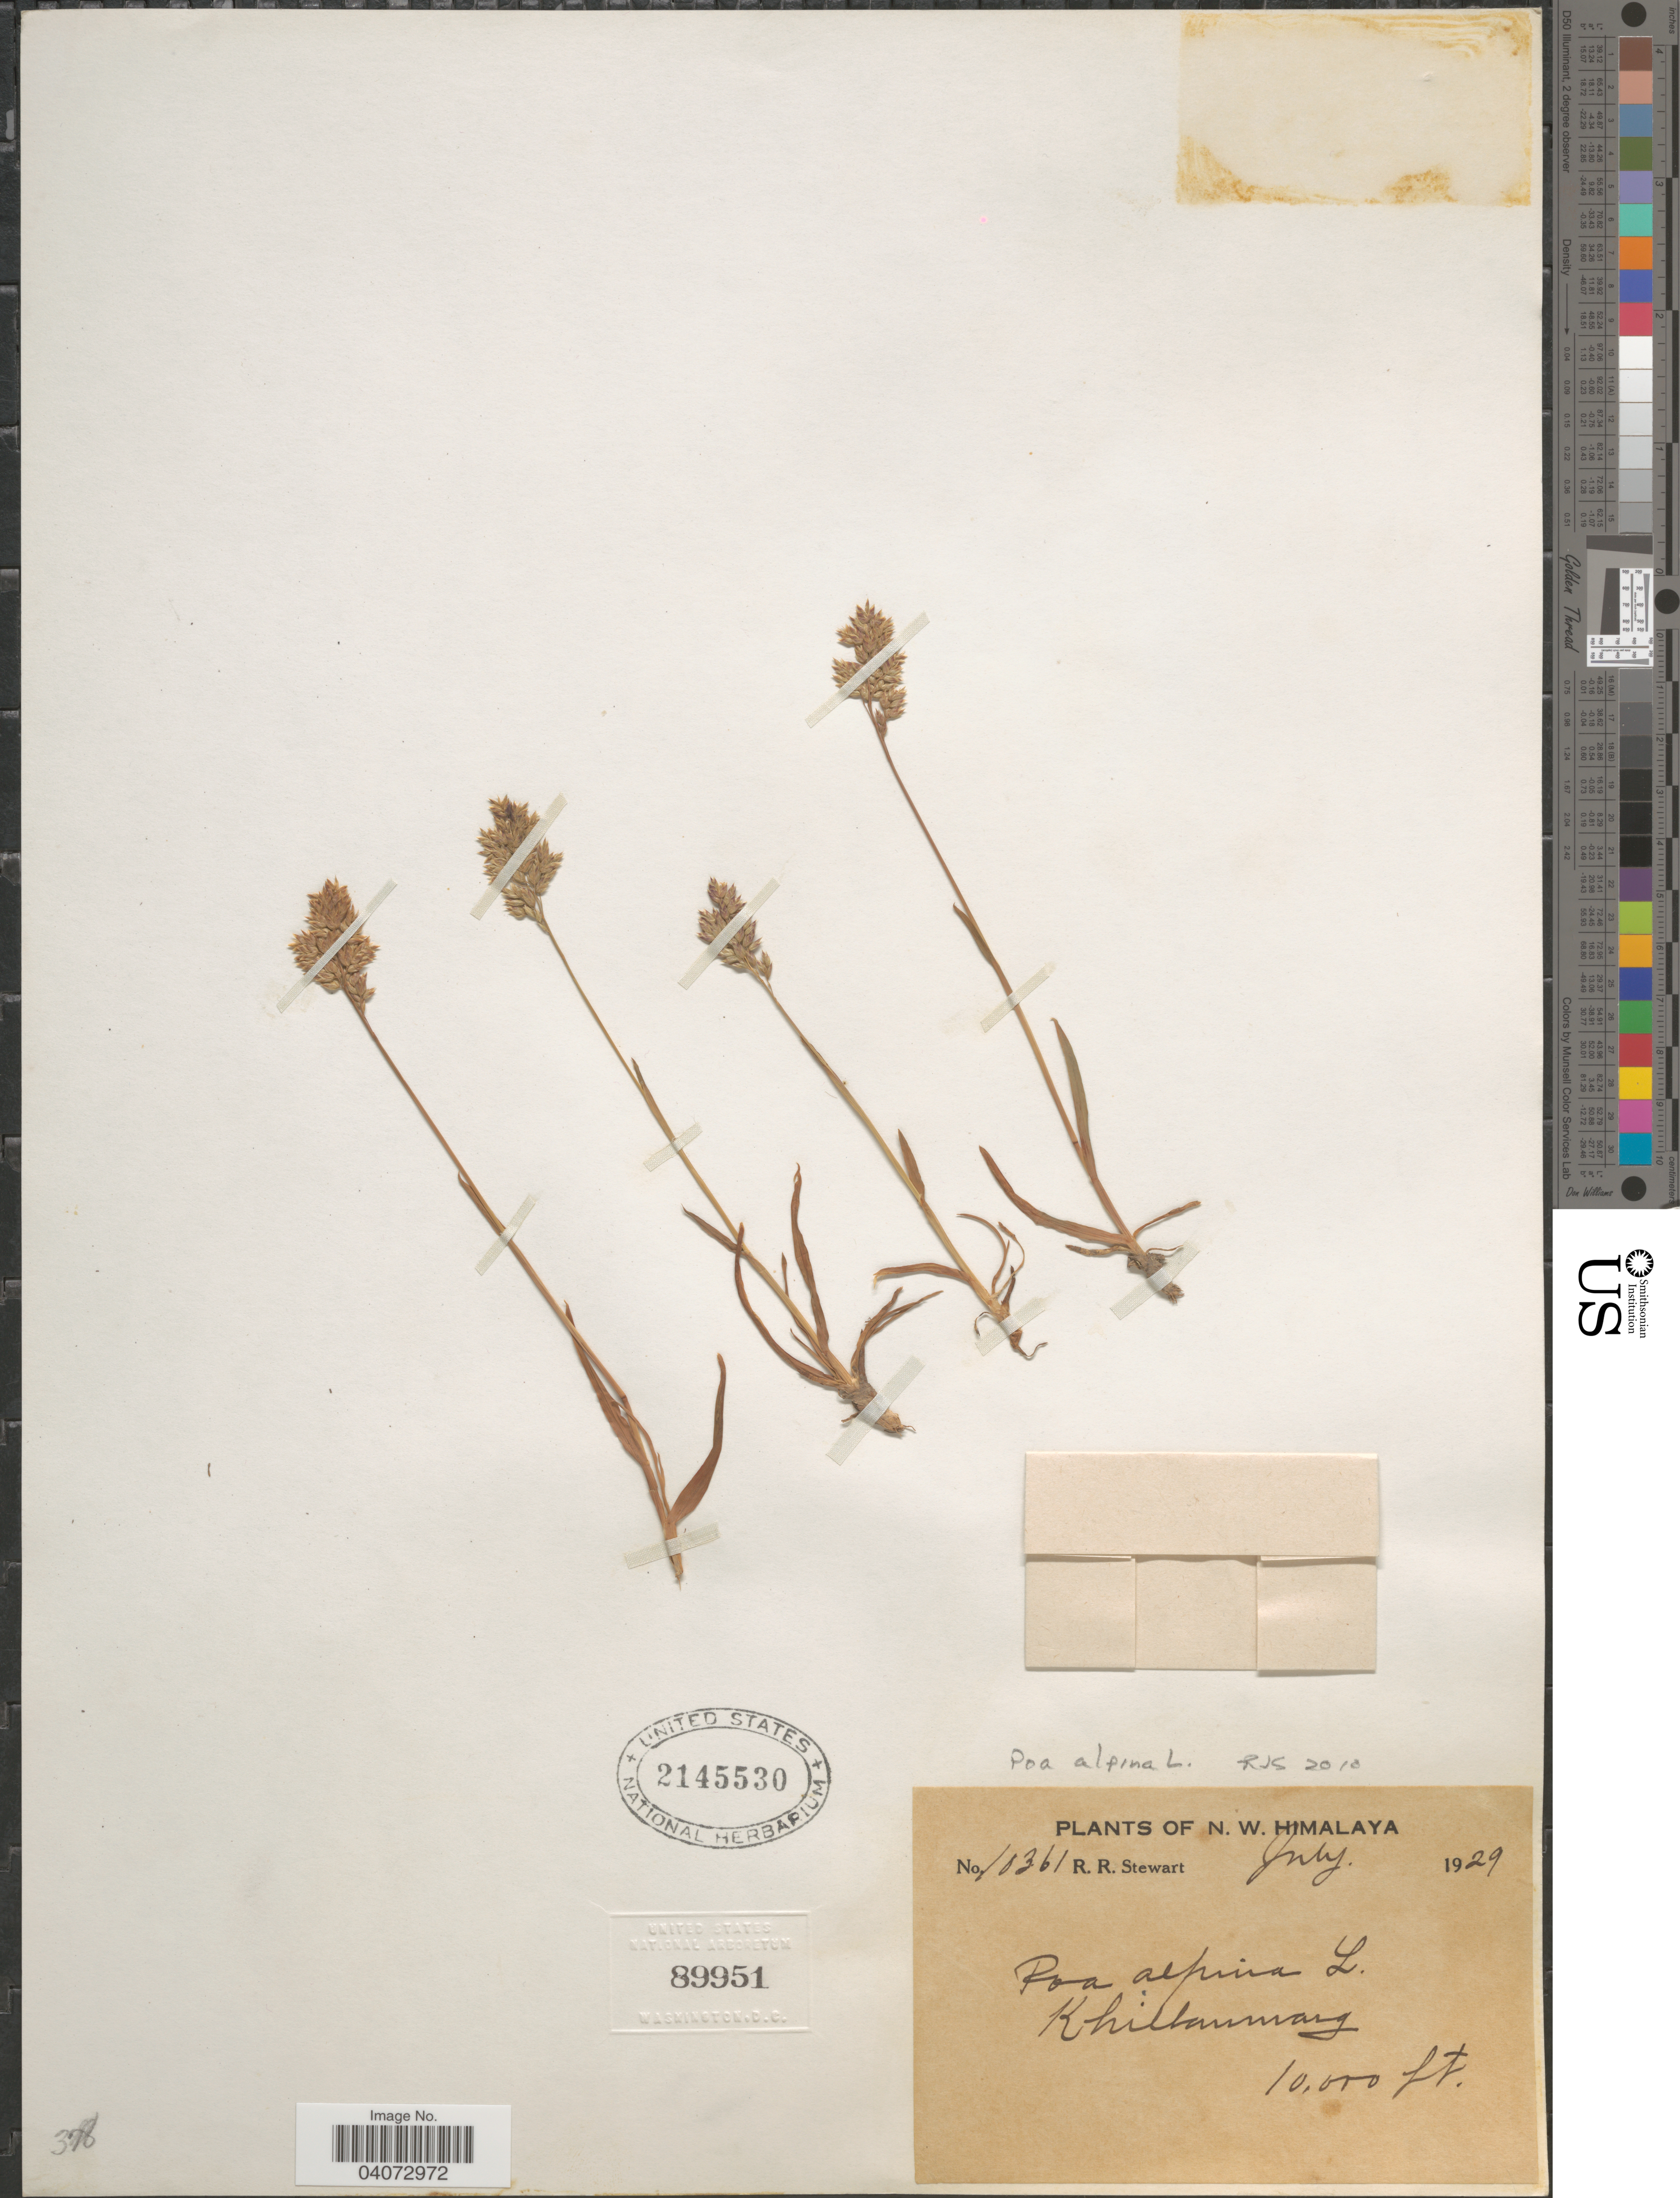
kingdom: Plantae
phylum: Tracheophyta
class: Liliopsida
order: Poales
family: Poaceae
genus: Poa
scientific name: Poa alpina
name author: L.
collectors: R. Stewart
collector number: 10361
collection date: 1929-07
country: India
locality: N.W. Himalaya. Khilanmarg.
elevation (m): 3048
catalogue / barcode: US 2145530